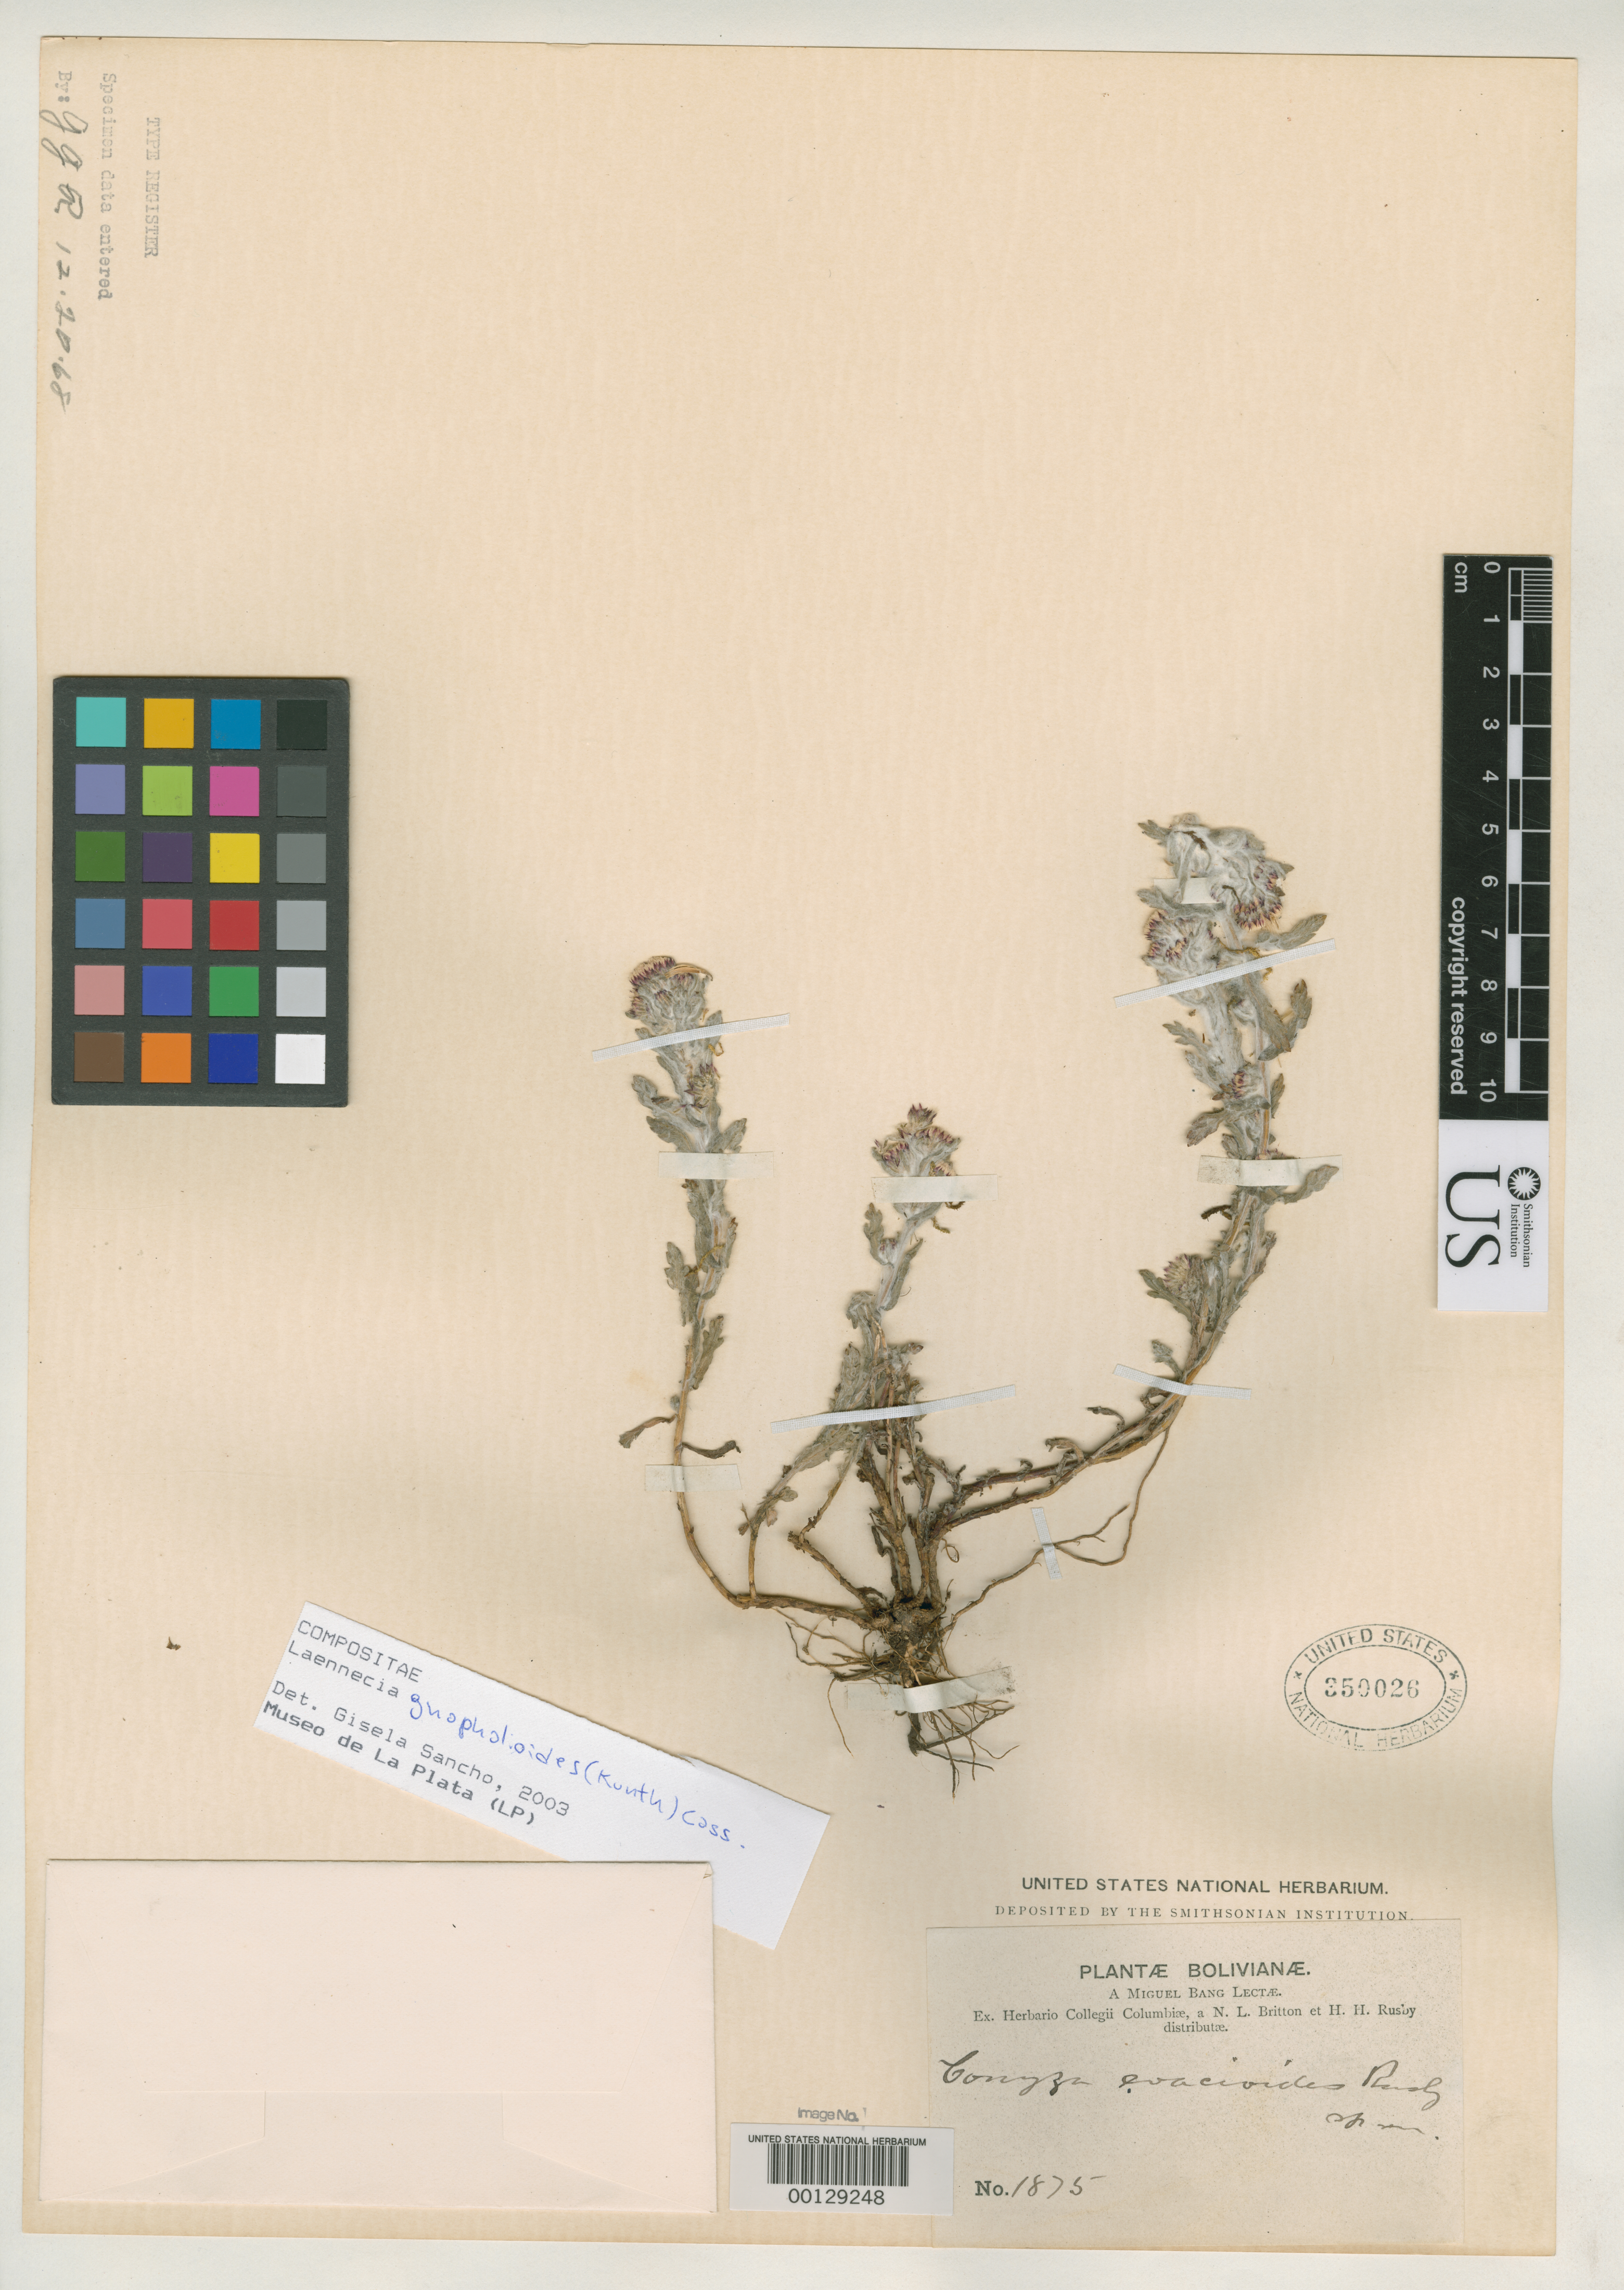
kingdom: Plantae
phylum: Tracheophyta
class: Magnoliopsida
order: Asterales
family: Asteraceae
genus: Conyza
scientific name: Conyza evacioides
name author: Rusby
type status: Isotype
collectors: M. Bang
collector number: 1875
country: Bolivia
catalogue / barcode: US 350026